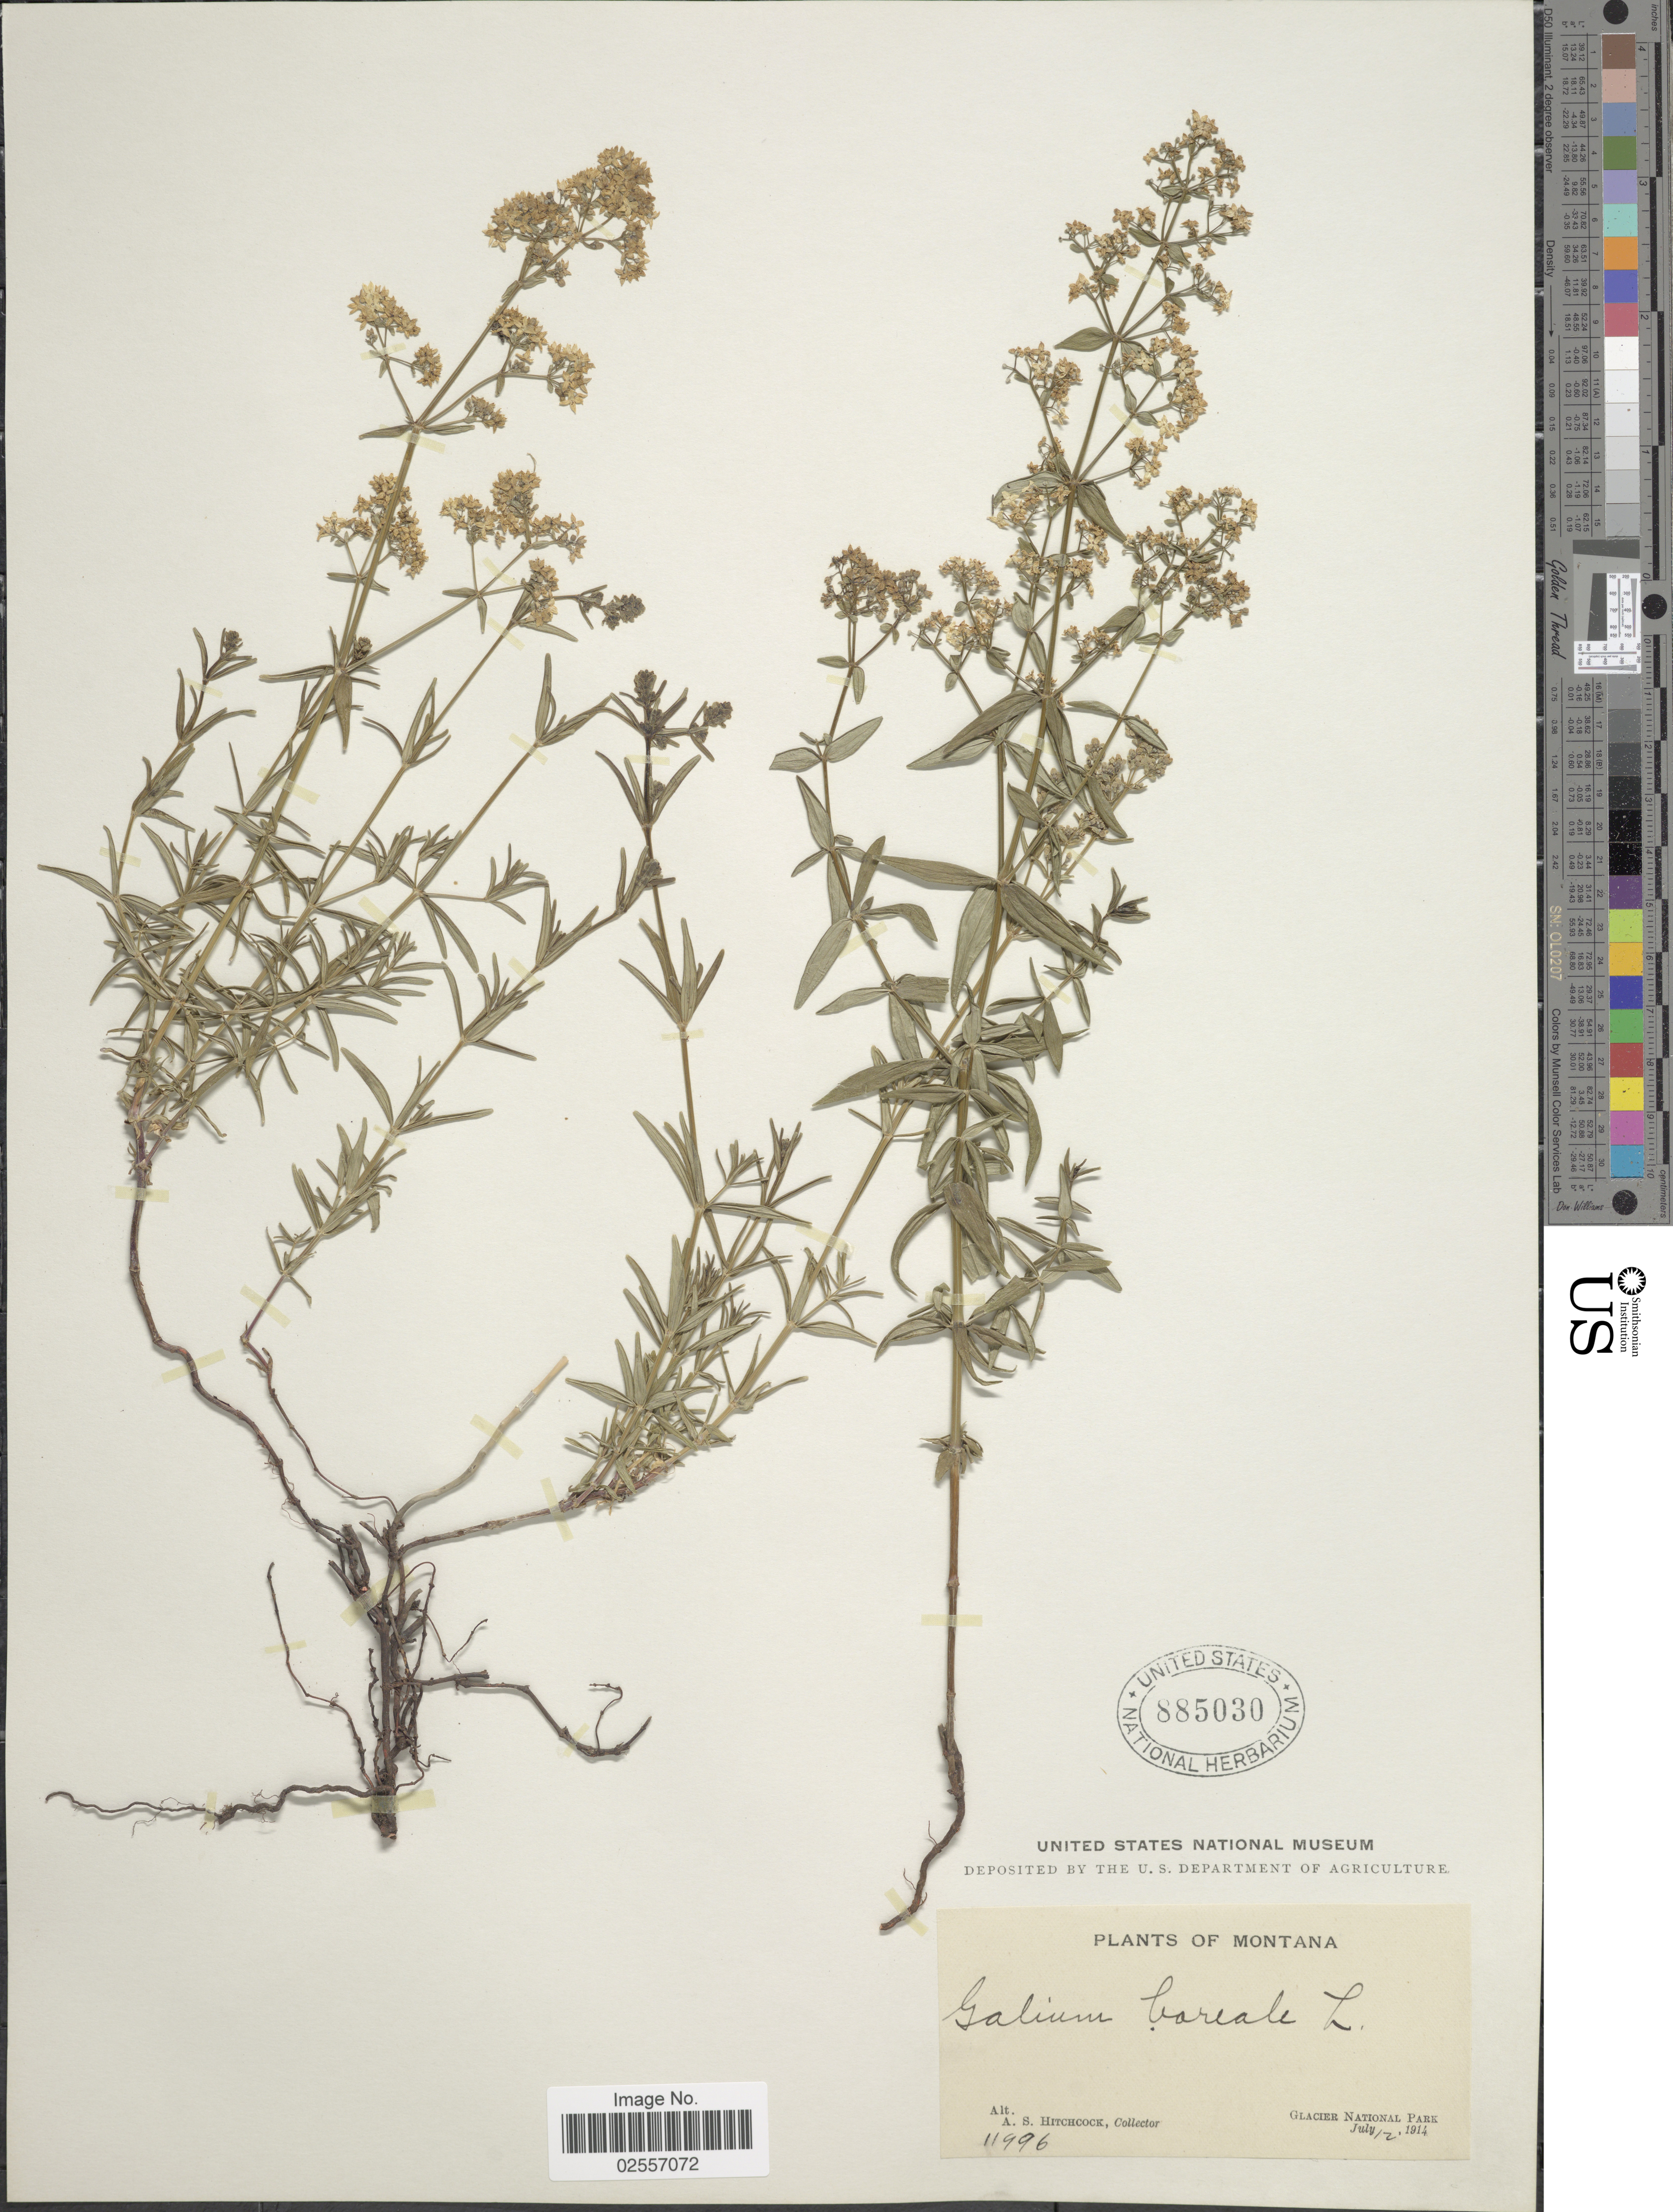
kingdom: Plantae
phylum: Tracheophyta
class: Magnoliopsida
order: Gentianales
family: Rubiaceae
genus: Galium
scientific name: Galium boreale L.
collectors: A. S. Hitchcock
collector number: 11996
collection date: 1914-07-12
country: United States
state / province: Montana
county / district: Flathead / Glacier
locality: Glacier National Park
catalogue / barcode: US 885030